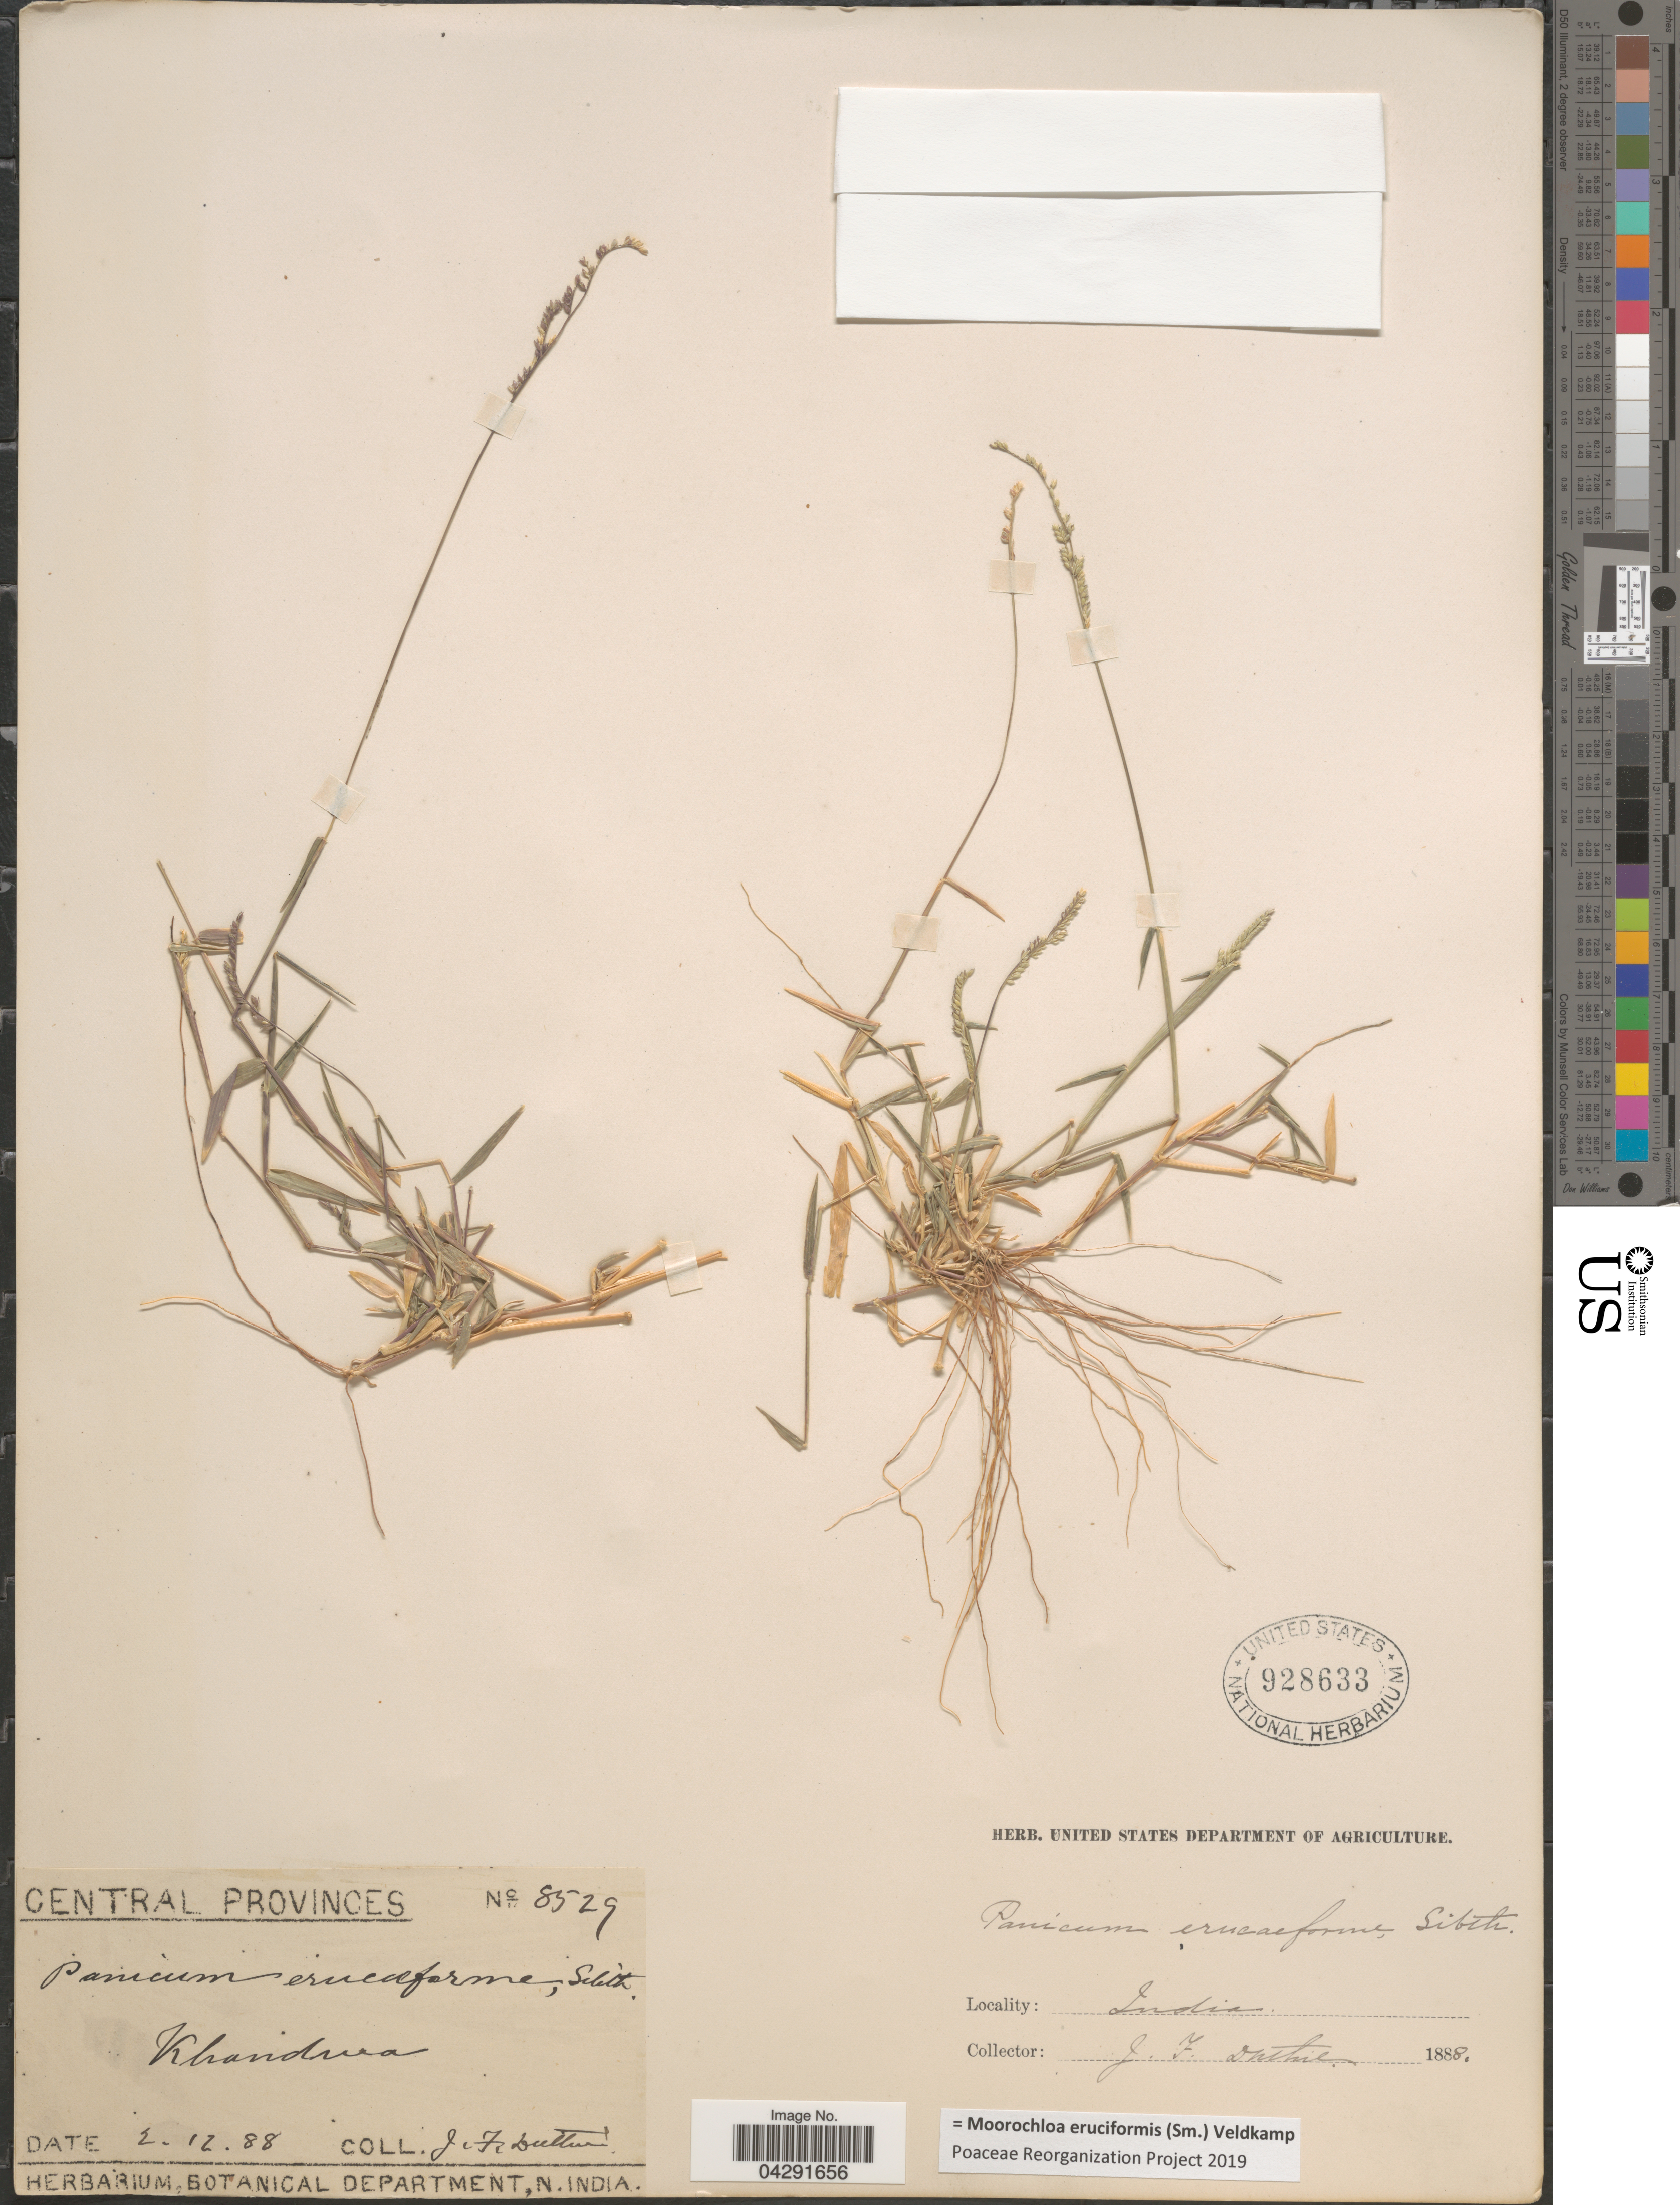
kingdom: Plantae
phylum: Tracheophyta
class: Liliopsida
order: Poales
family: Poaceae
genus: Moorochloa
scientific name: Moorochloa eruciformis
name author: (Sm.) Veldkamp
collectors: J. F. Duthie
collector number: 8529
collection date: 1888-12-02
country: India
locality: Central Provinces. Khandwa.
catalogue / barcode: US 928633